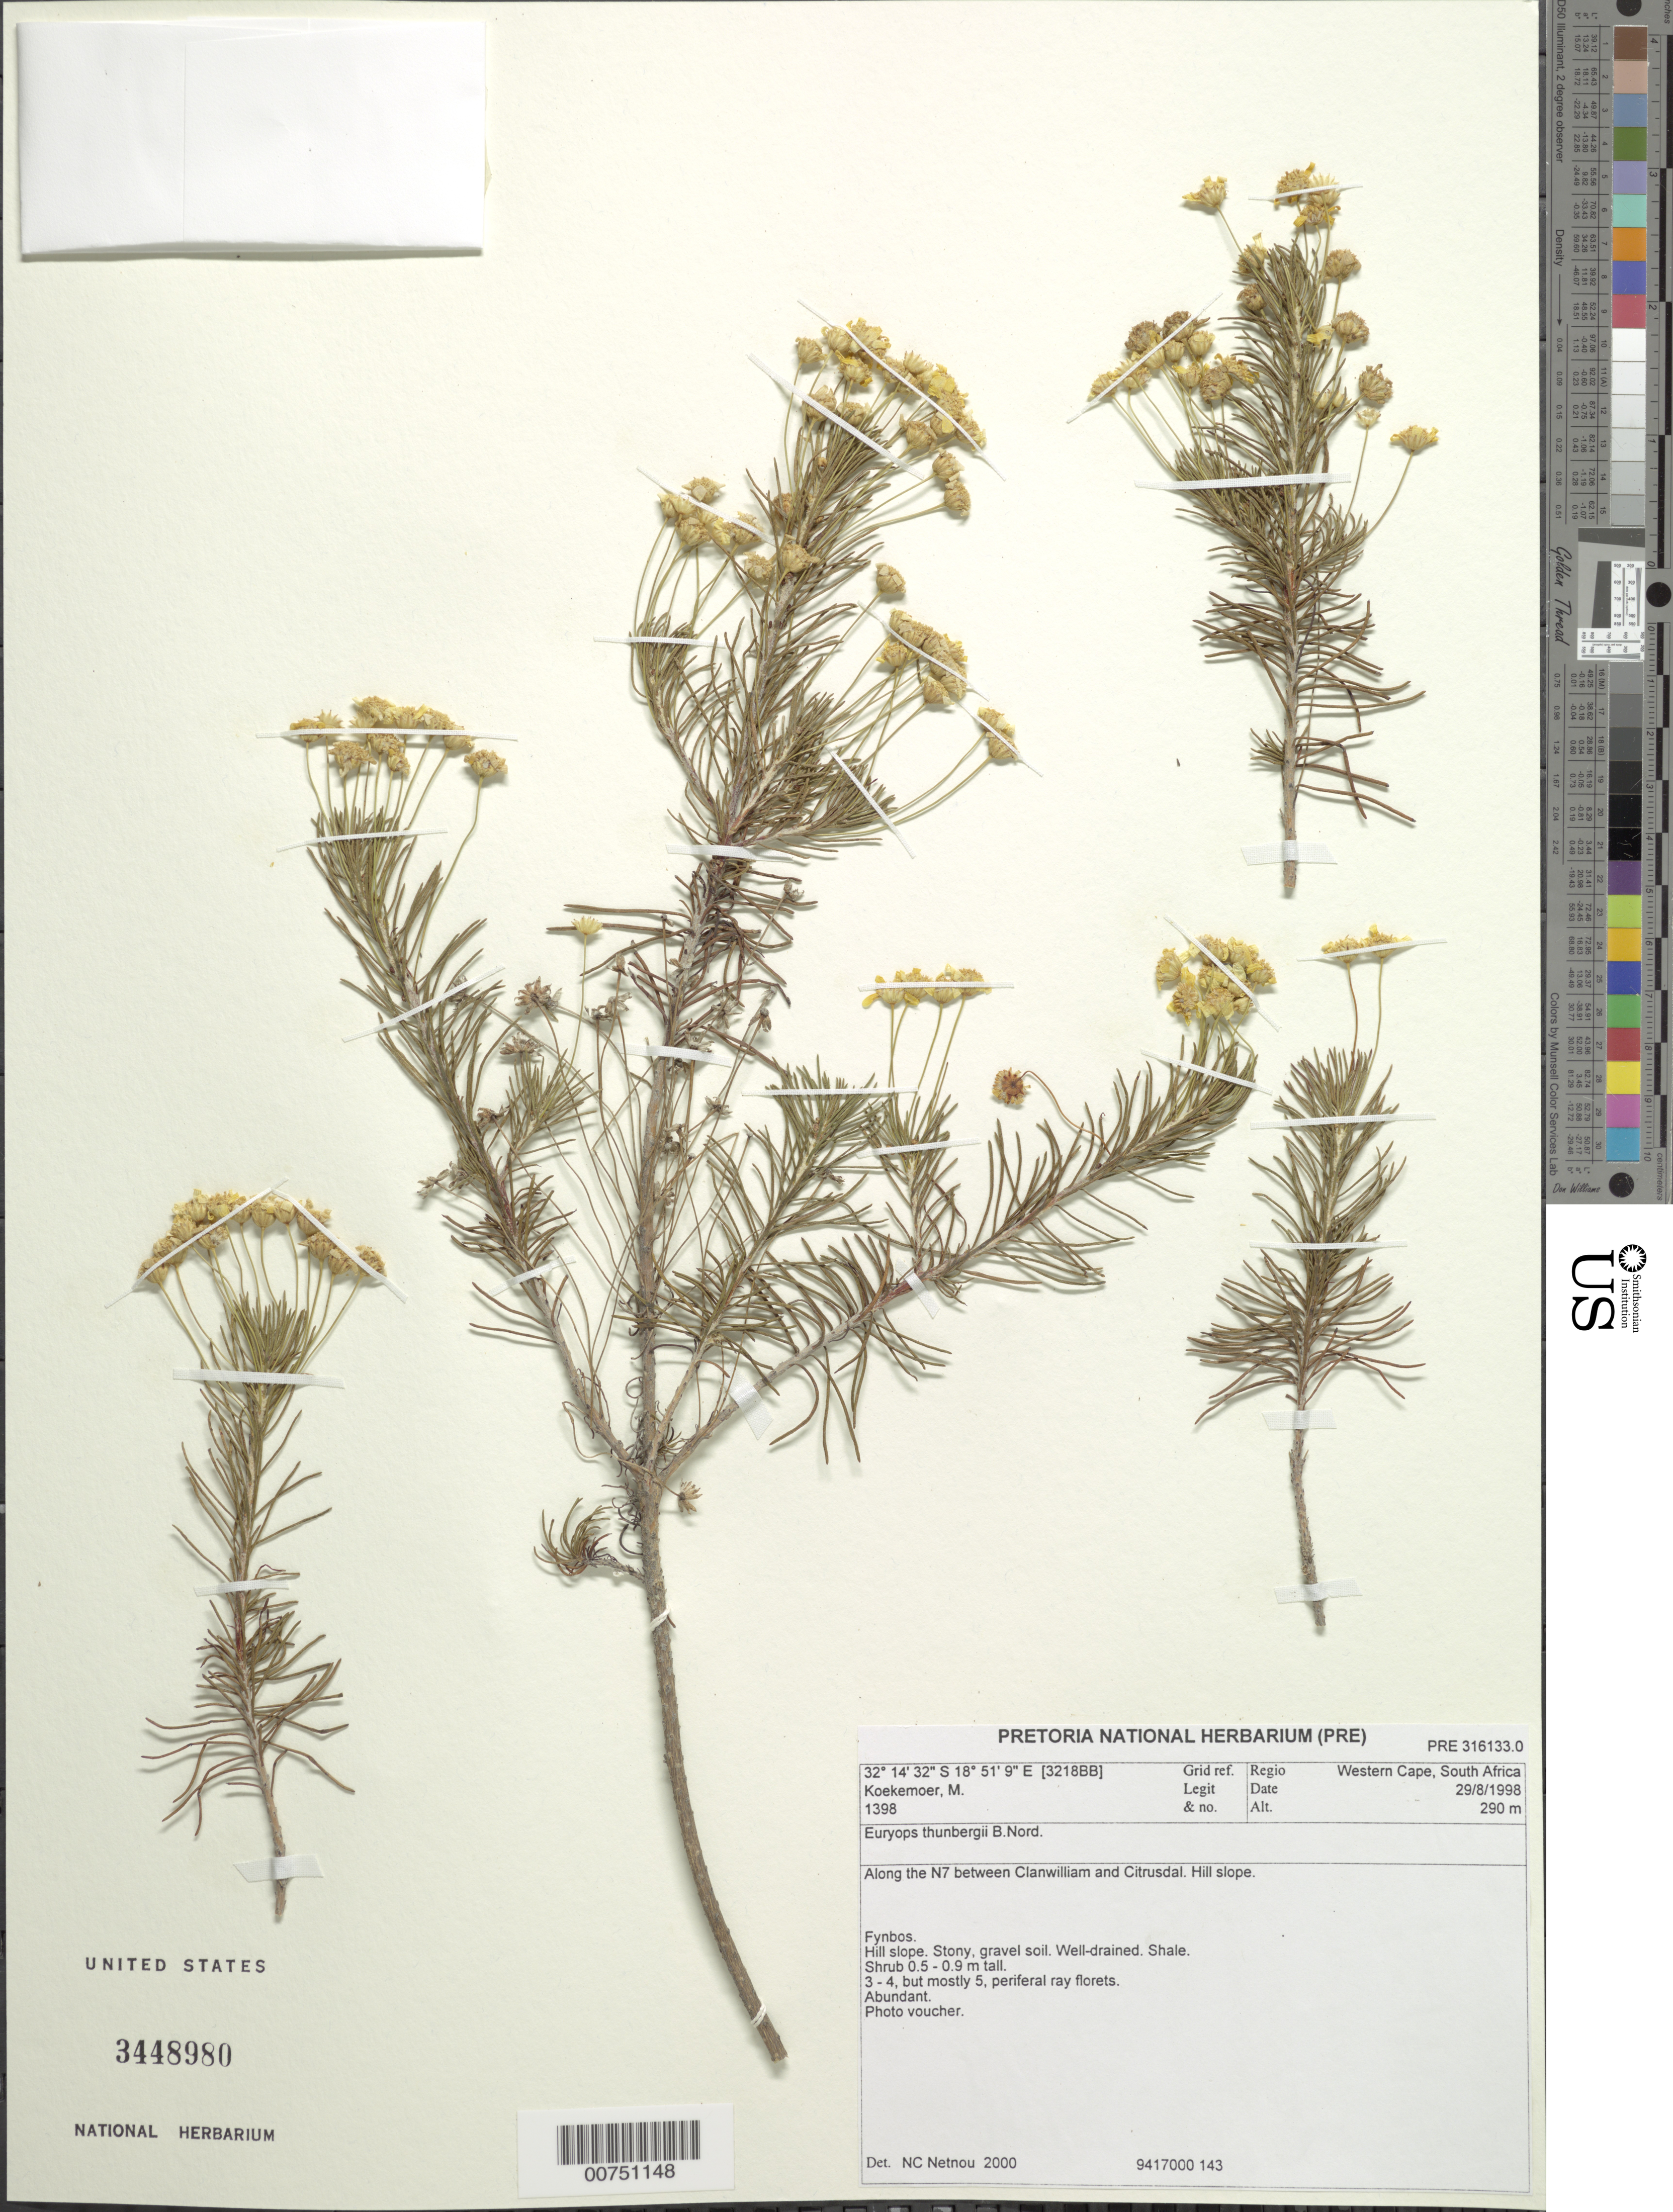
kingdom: Plantae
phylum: Tracheophyta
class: Magnoliopsida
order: Asterales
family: Asteraceae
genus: Euryops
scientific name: Euryops thunbergii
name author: B. Nord.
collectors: M. Koekemoer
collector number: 1398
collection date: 1998-08-29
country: South Africa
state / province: Western Cape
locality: along N7 betw. Clanwilliam and Citrusdal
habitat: Fynbos; hillslope, stony, gravel soil, well-drained, shale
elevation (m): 290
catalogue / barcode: US 3448980